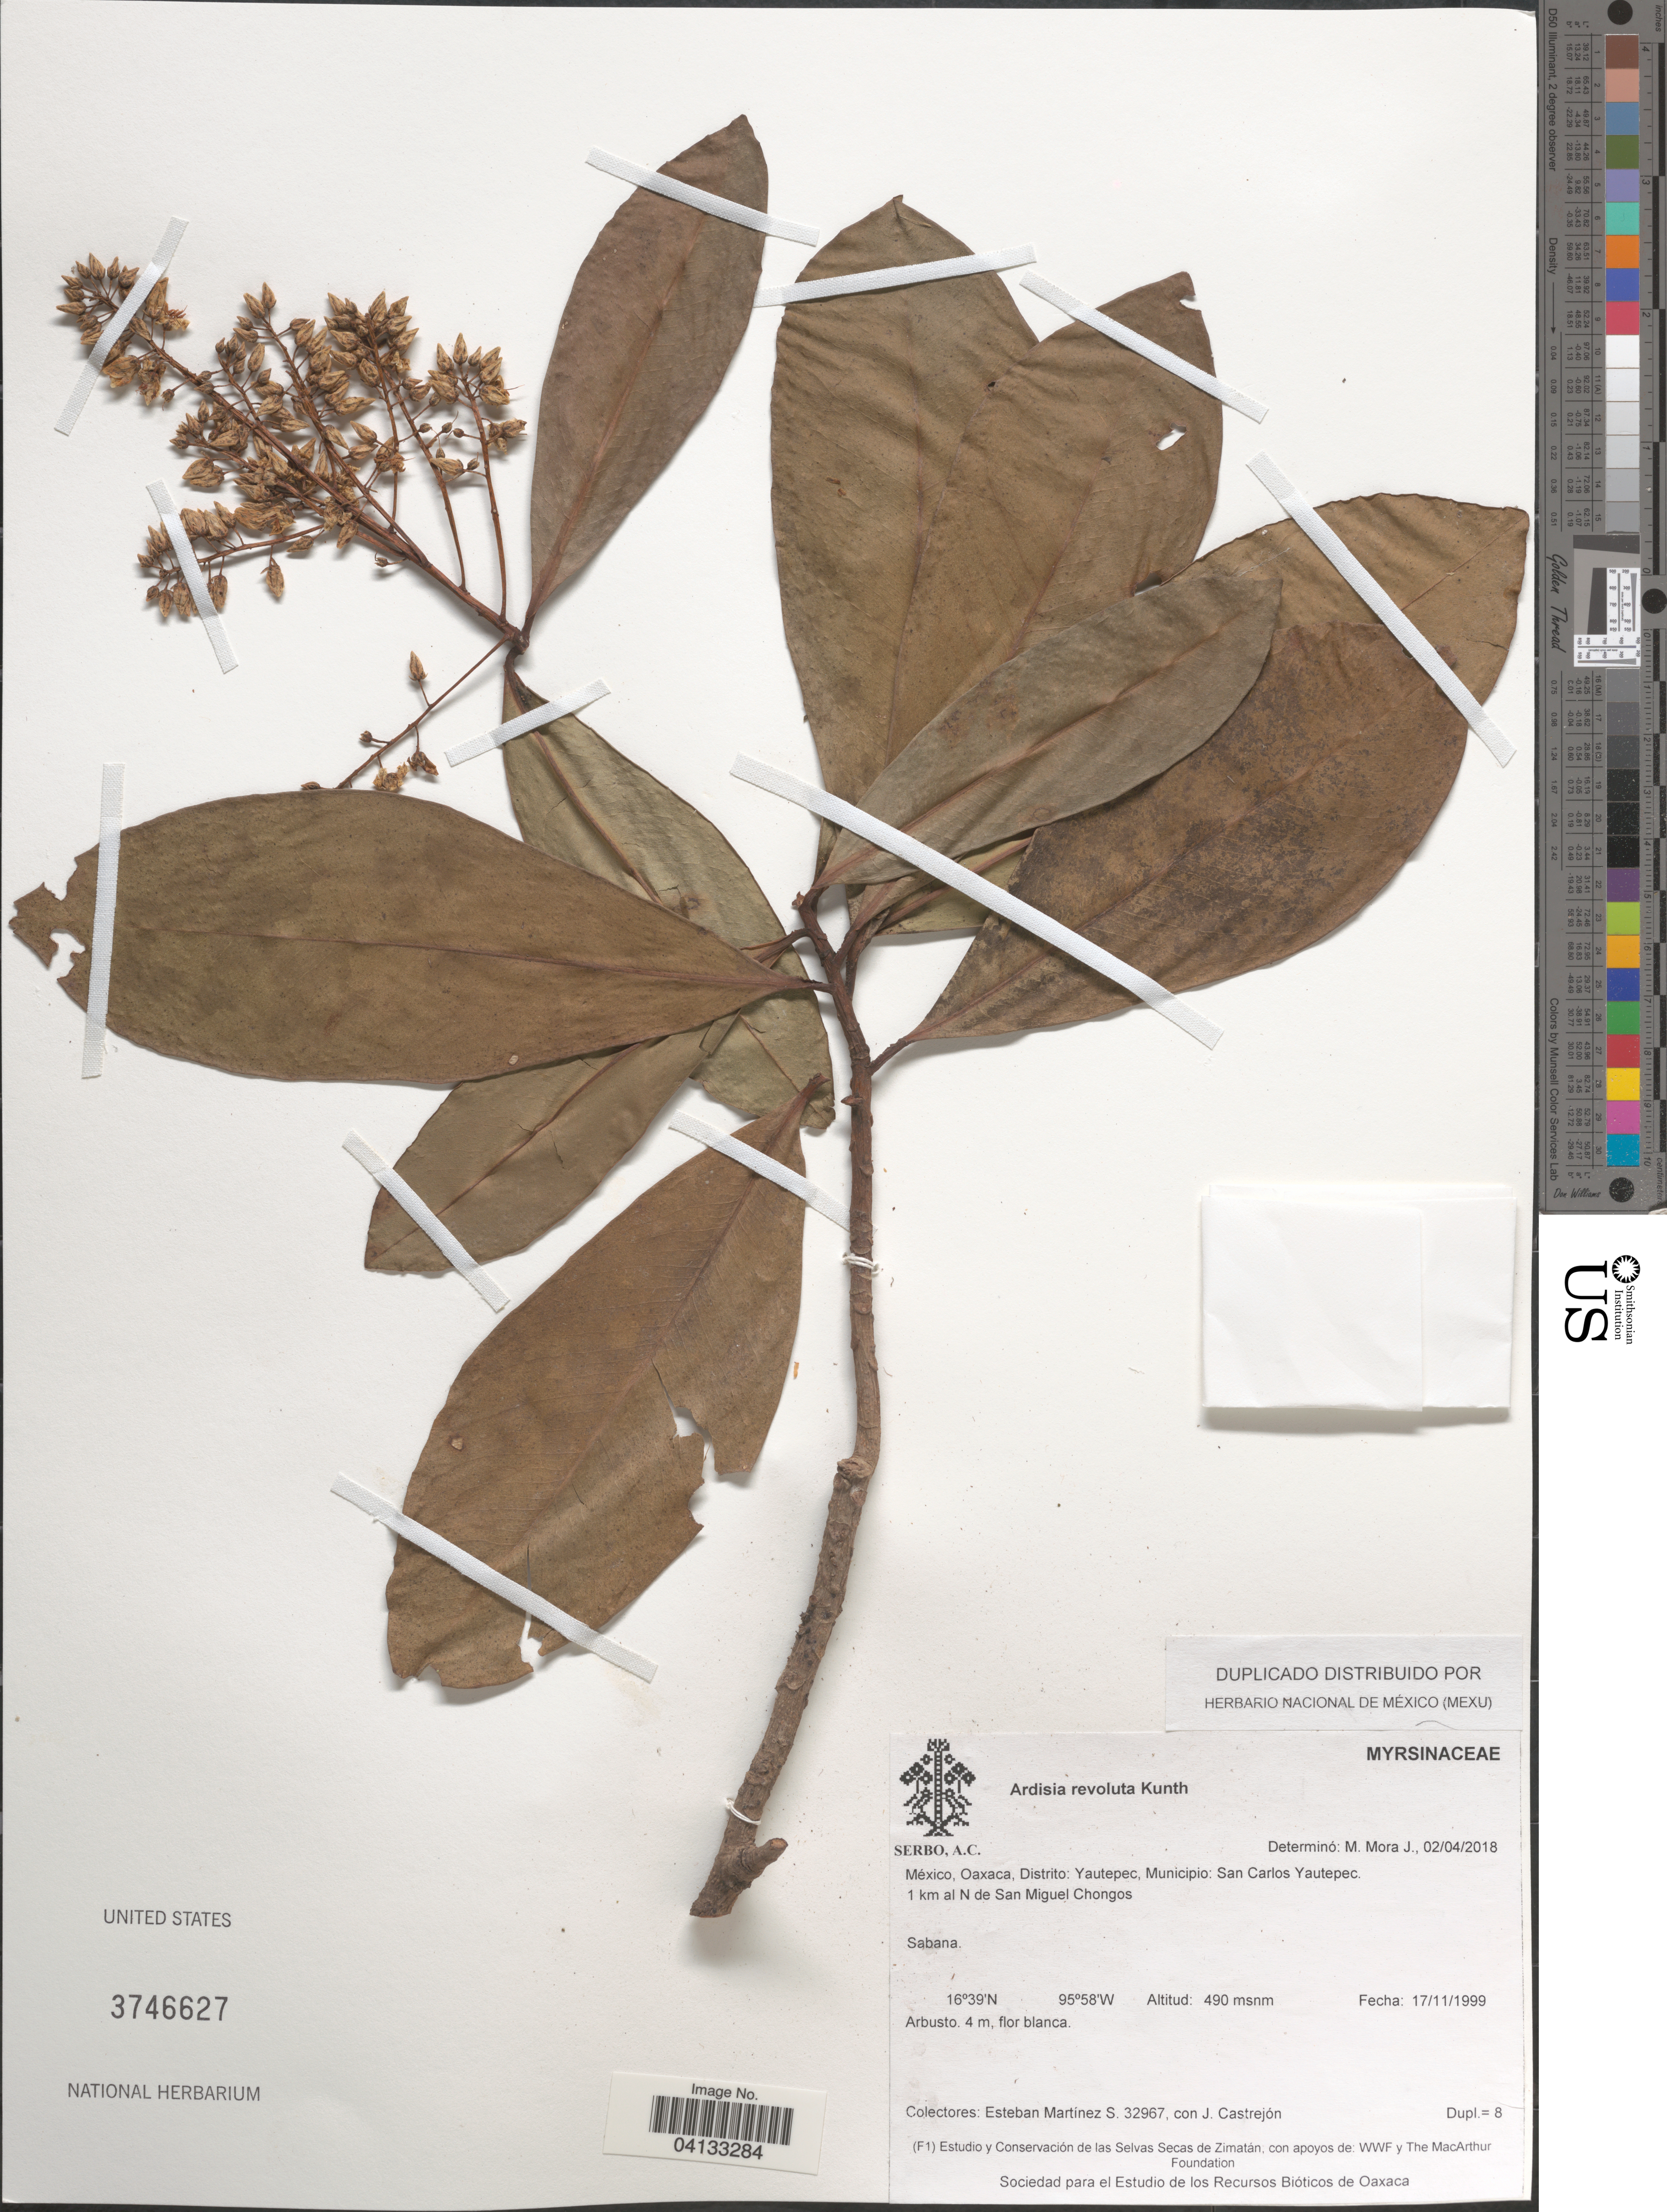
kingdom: Plantae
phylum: Tracheophyta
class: Magnoliopsida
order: Ericales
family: Primulaceae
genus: Ardisia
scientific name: Ardisia revoluta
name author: Kunth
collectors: E. M. Martínez S. & J. Castrejón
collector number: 32967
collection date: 1999-11-17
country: Mexico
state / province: Oaxaca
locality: Distrito: Yautepec, Municipio: San Carlos Yautepec. 1 km al N de San Miguel Chongos.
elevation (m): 490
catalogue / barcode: US 3746627